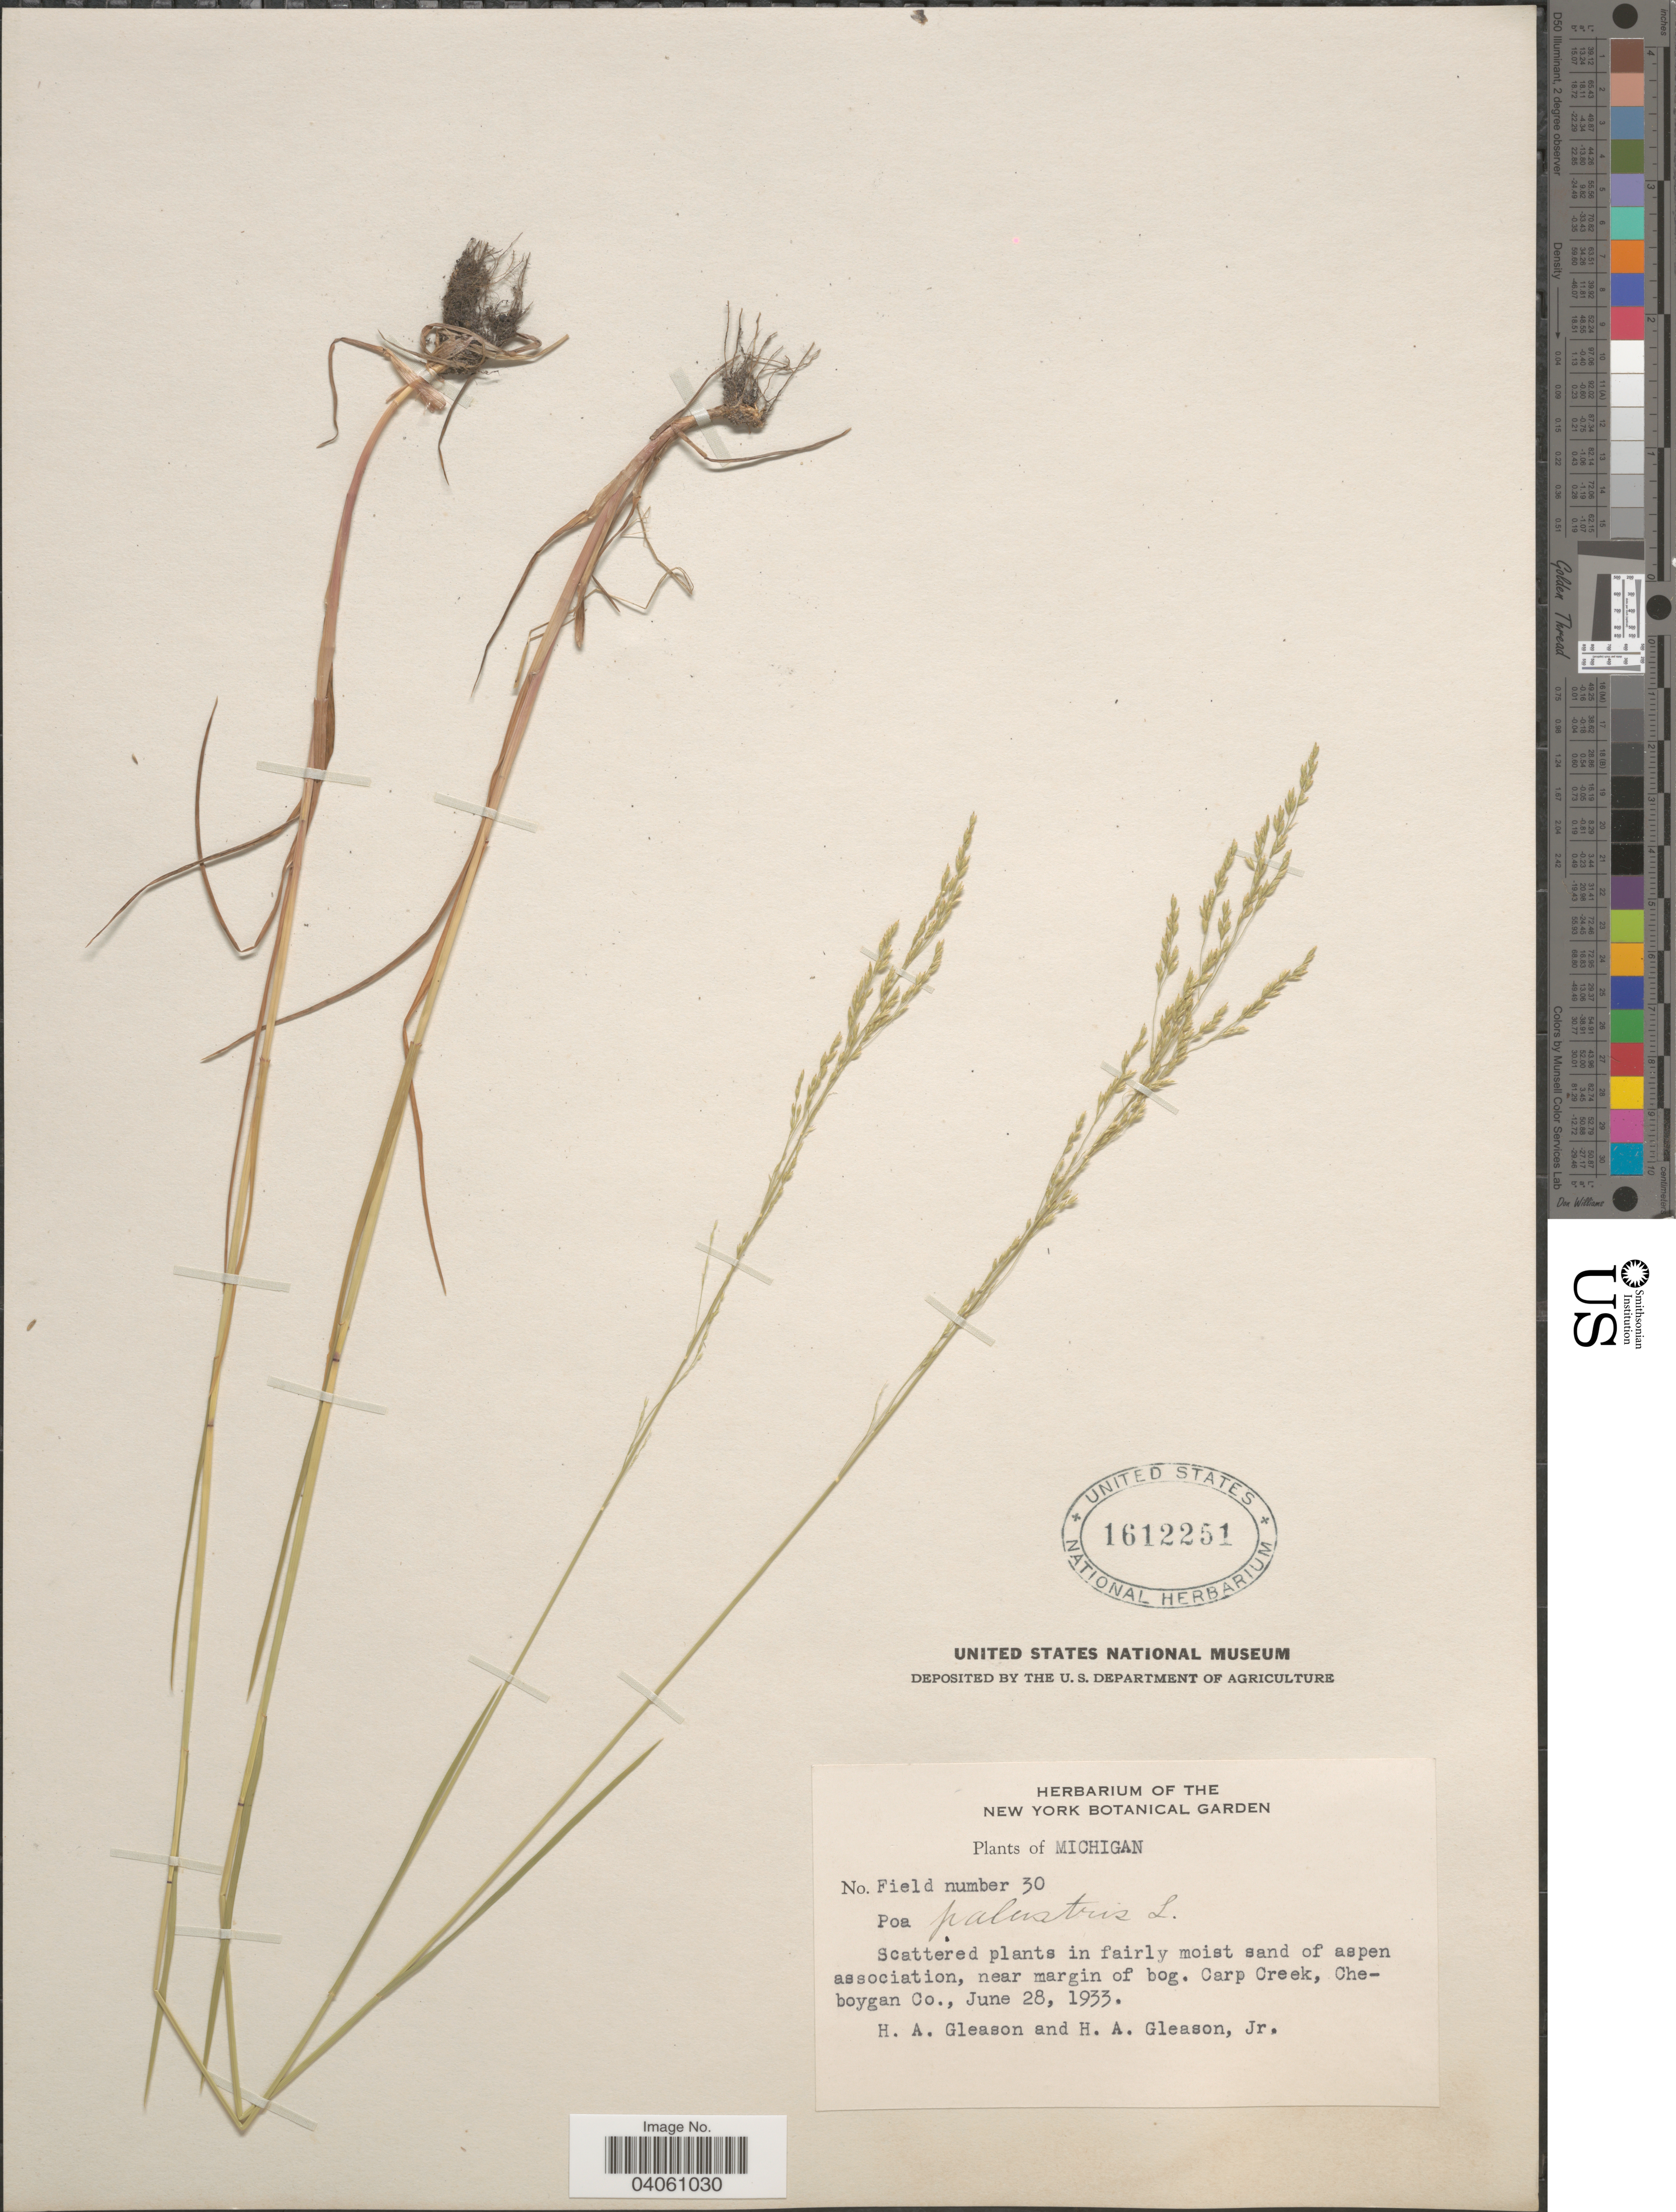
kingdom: Plantae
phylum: Tracheophyta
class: Liliopsida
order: Poales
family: Poaceae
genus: Poa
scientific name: Poa palustris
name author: L.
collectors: H. A. Gleason & H. A. Gleason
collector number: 30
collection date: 1933-06-28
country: United States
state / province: Michigan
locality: Near margin of bog. Carp Creek, Cheboygan Co.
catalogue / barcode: US 1612251